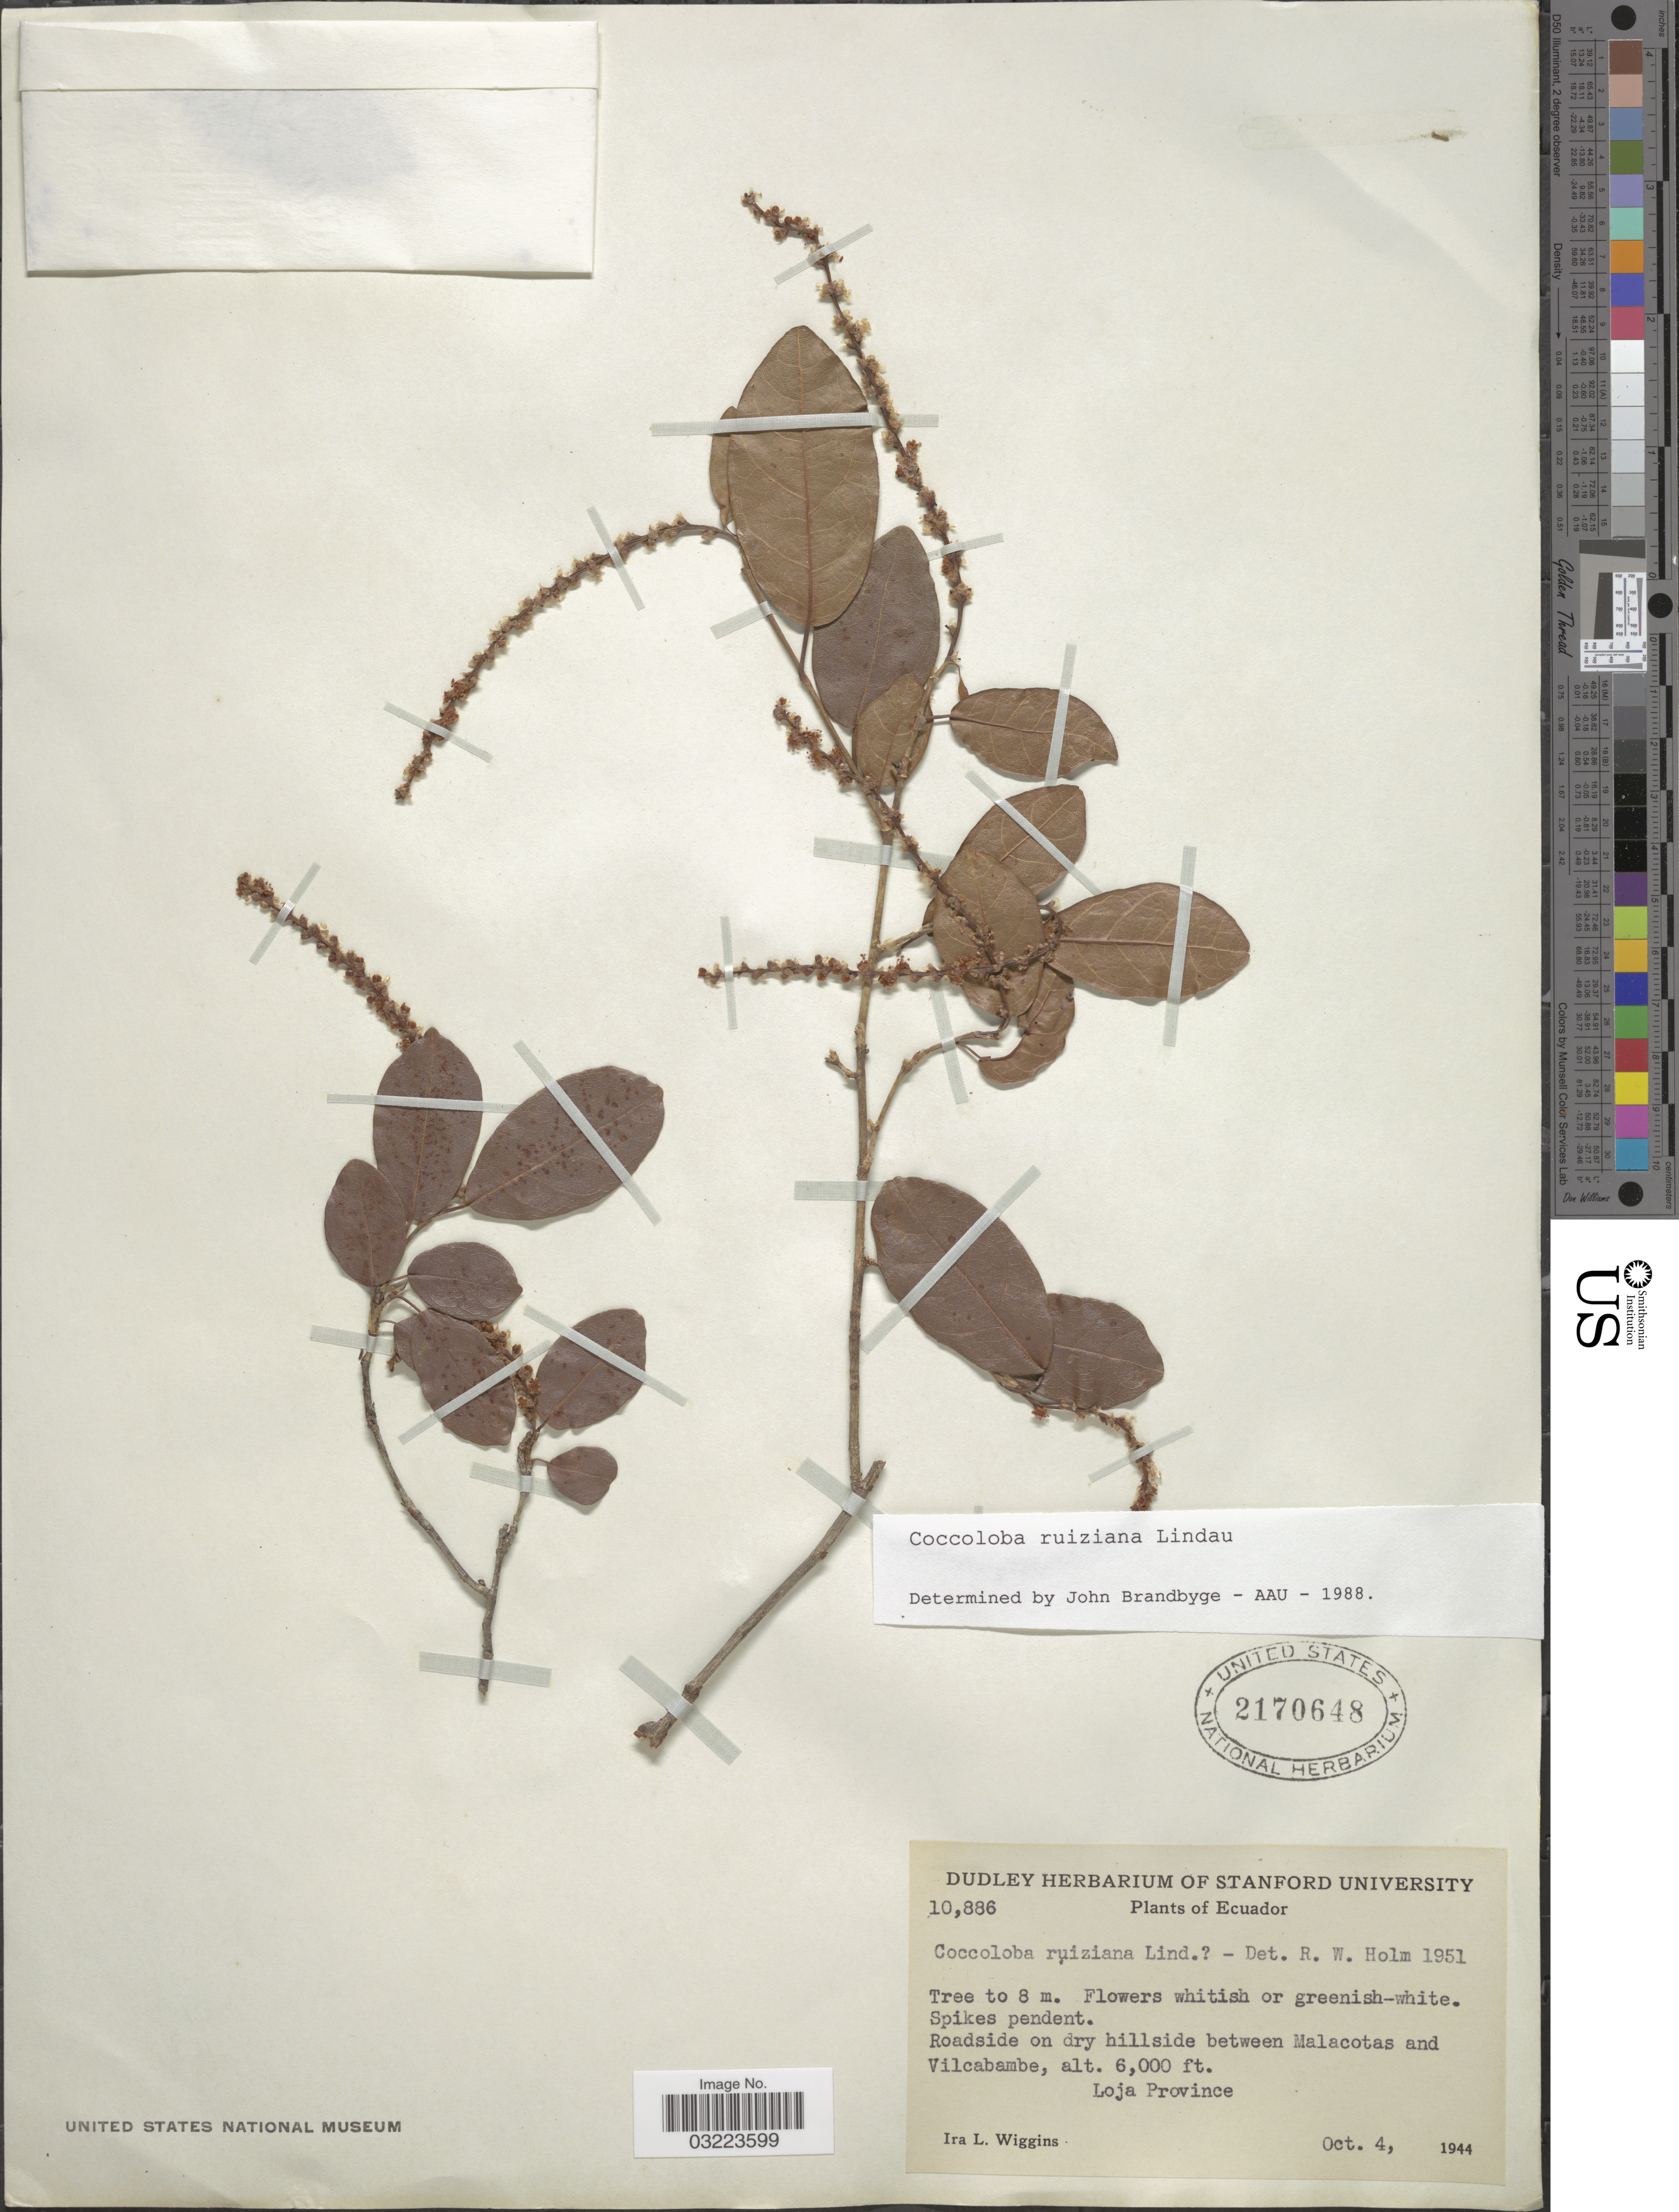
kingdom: Plantae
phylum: Tracheophyta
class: Magnoliopsida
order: Caryophyllales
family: Polygonaceae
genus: Coccoloba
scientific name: Coccoloba ruiziana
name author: Lindau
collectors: I. L. Wiggins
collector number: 10886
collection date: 1944-10-04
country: Ecuador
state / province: Loja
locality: Roadside on dry hillside between Malacotas and Vilcabambe.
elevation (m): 1829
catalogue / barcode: US 2170648